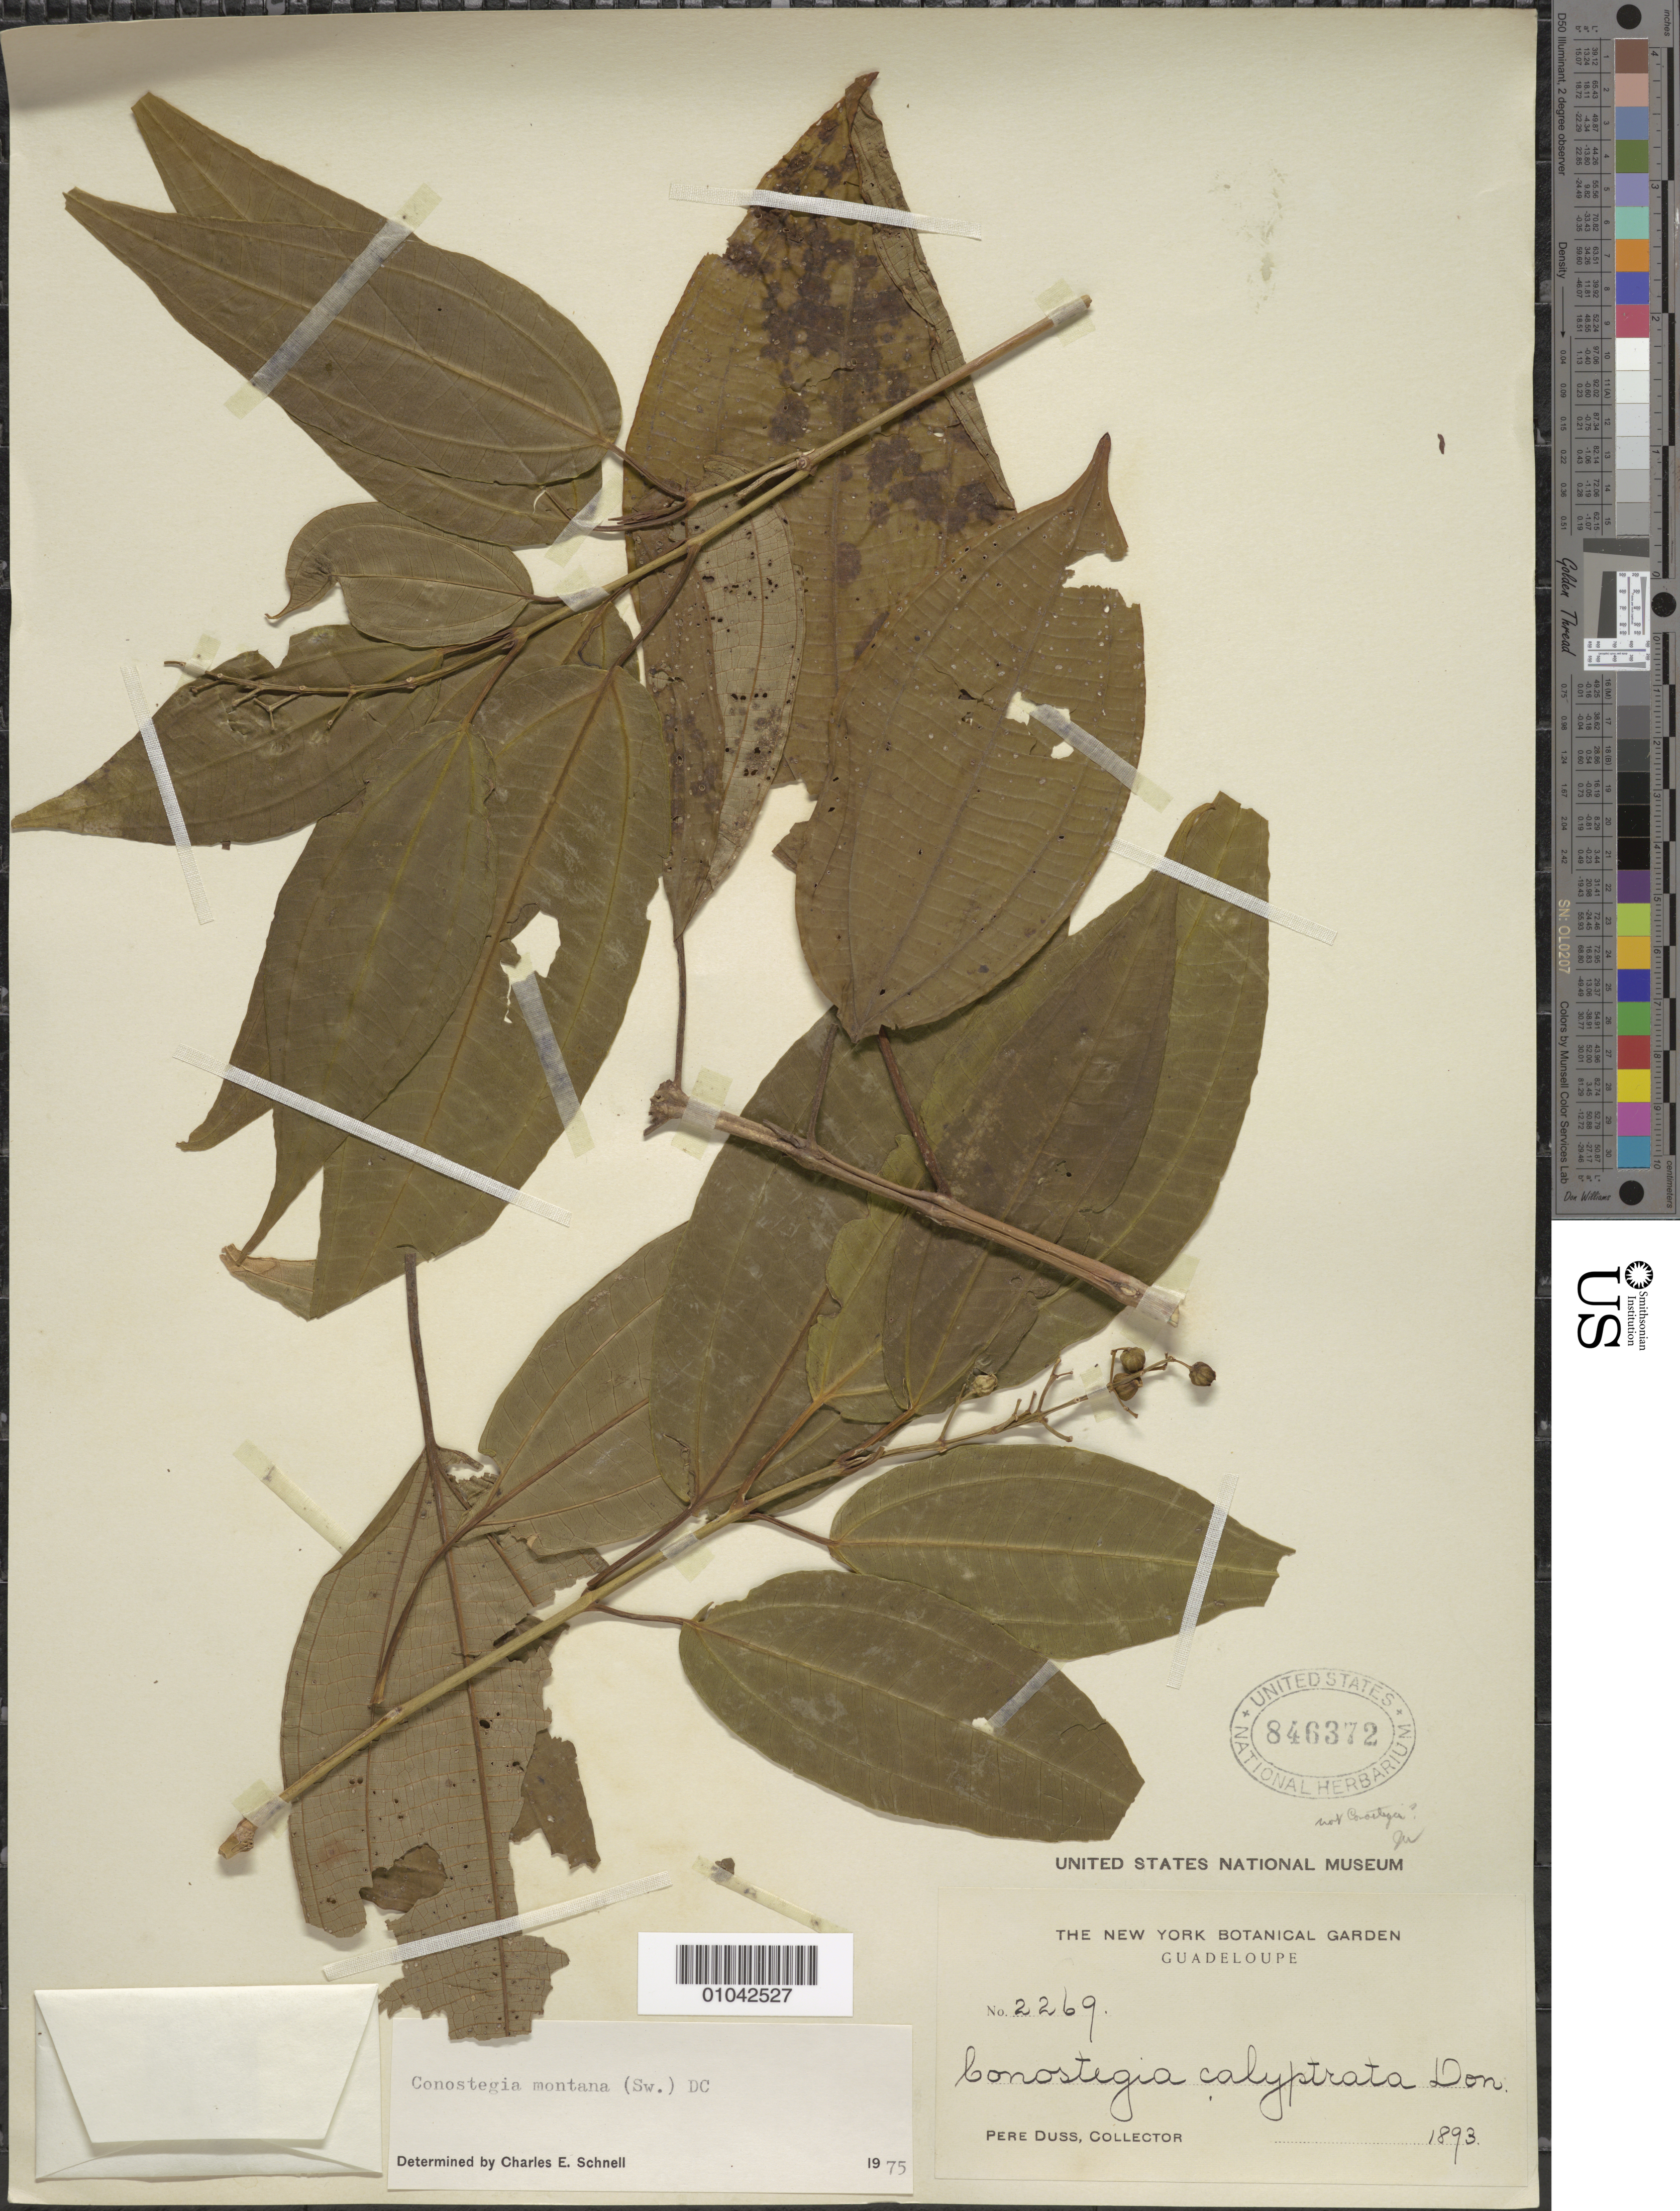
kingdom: Plantae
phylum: Tracheophyta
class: Magnoliopsida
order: Myrtales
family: Melastomataceae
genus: Conostegia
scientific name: Conostegia montana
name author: (Sw.) D. Don ex DC.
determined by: Schnell, C. E.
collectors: Père Duss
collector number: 2269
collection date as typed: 1893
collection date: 1893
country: Guadeloupe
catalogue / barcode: US 846372